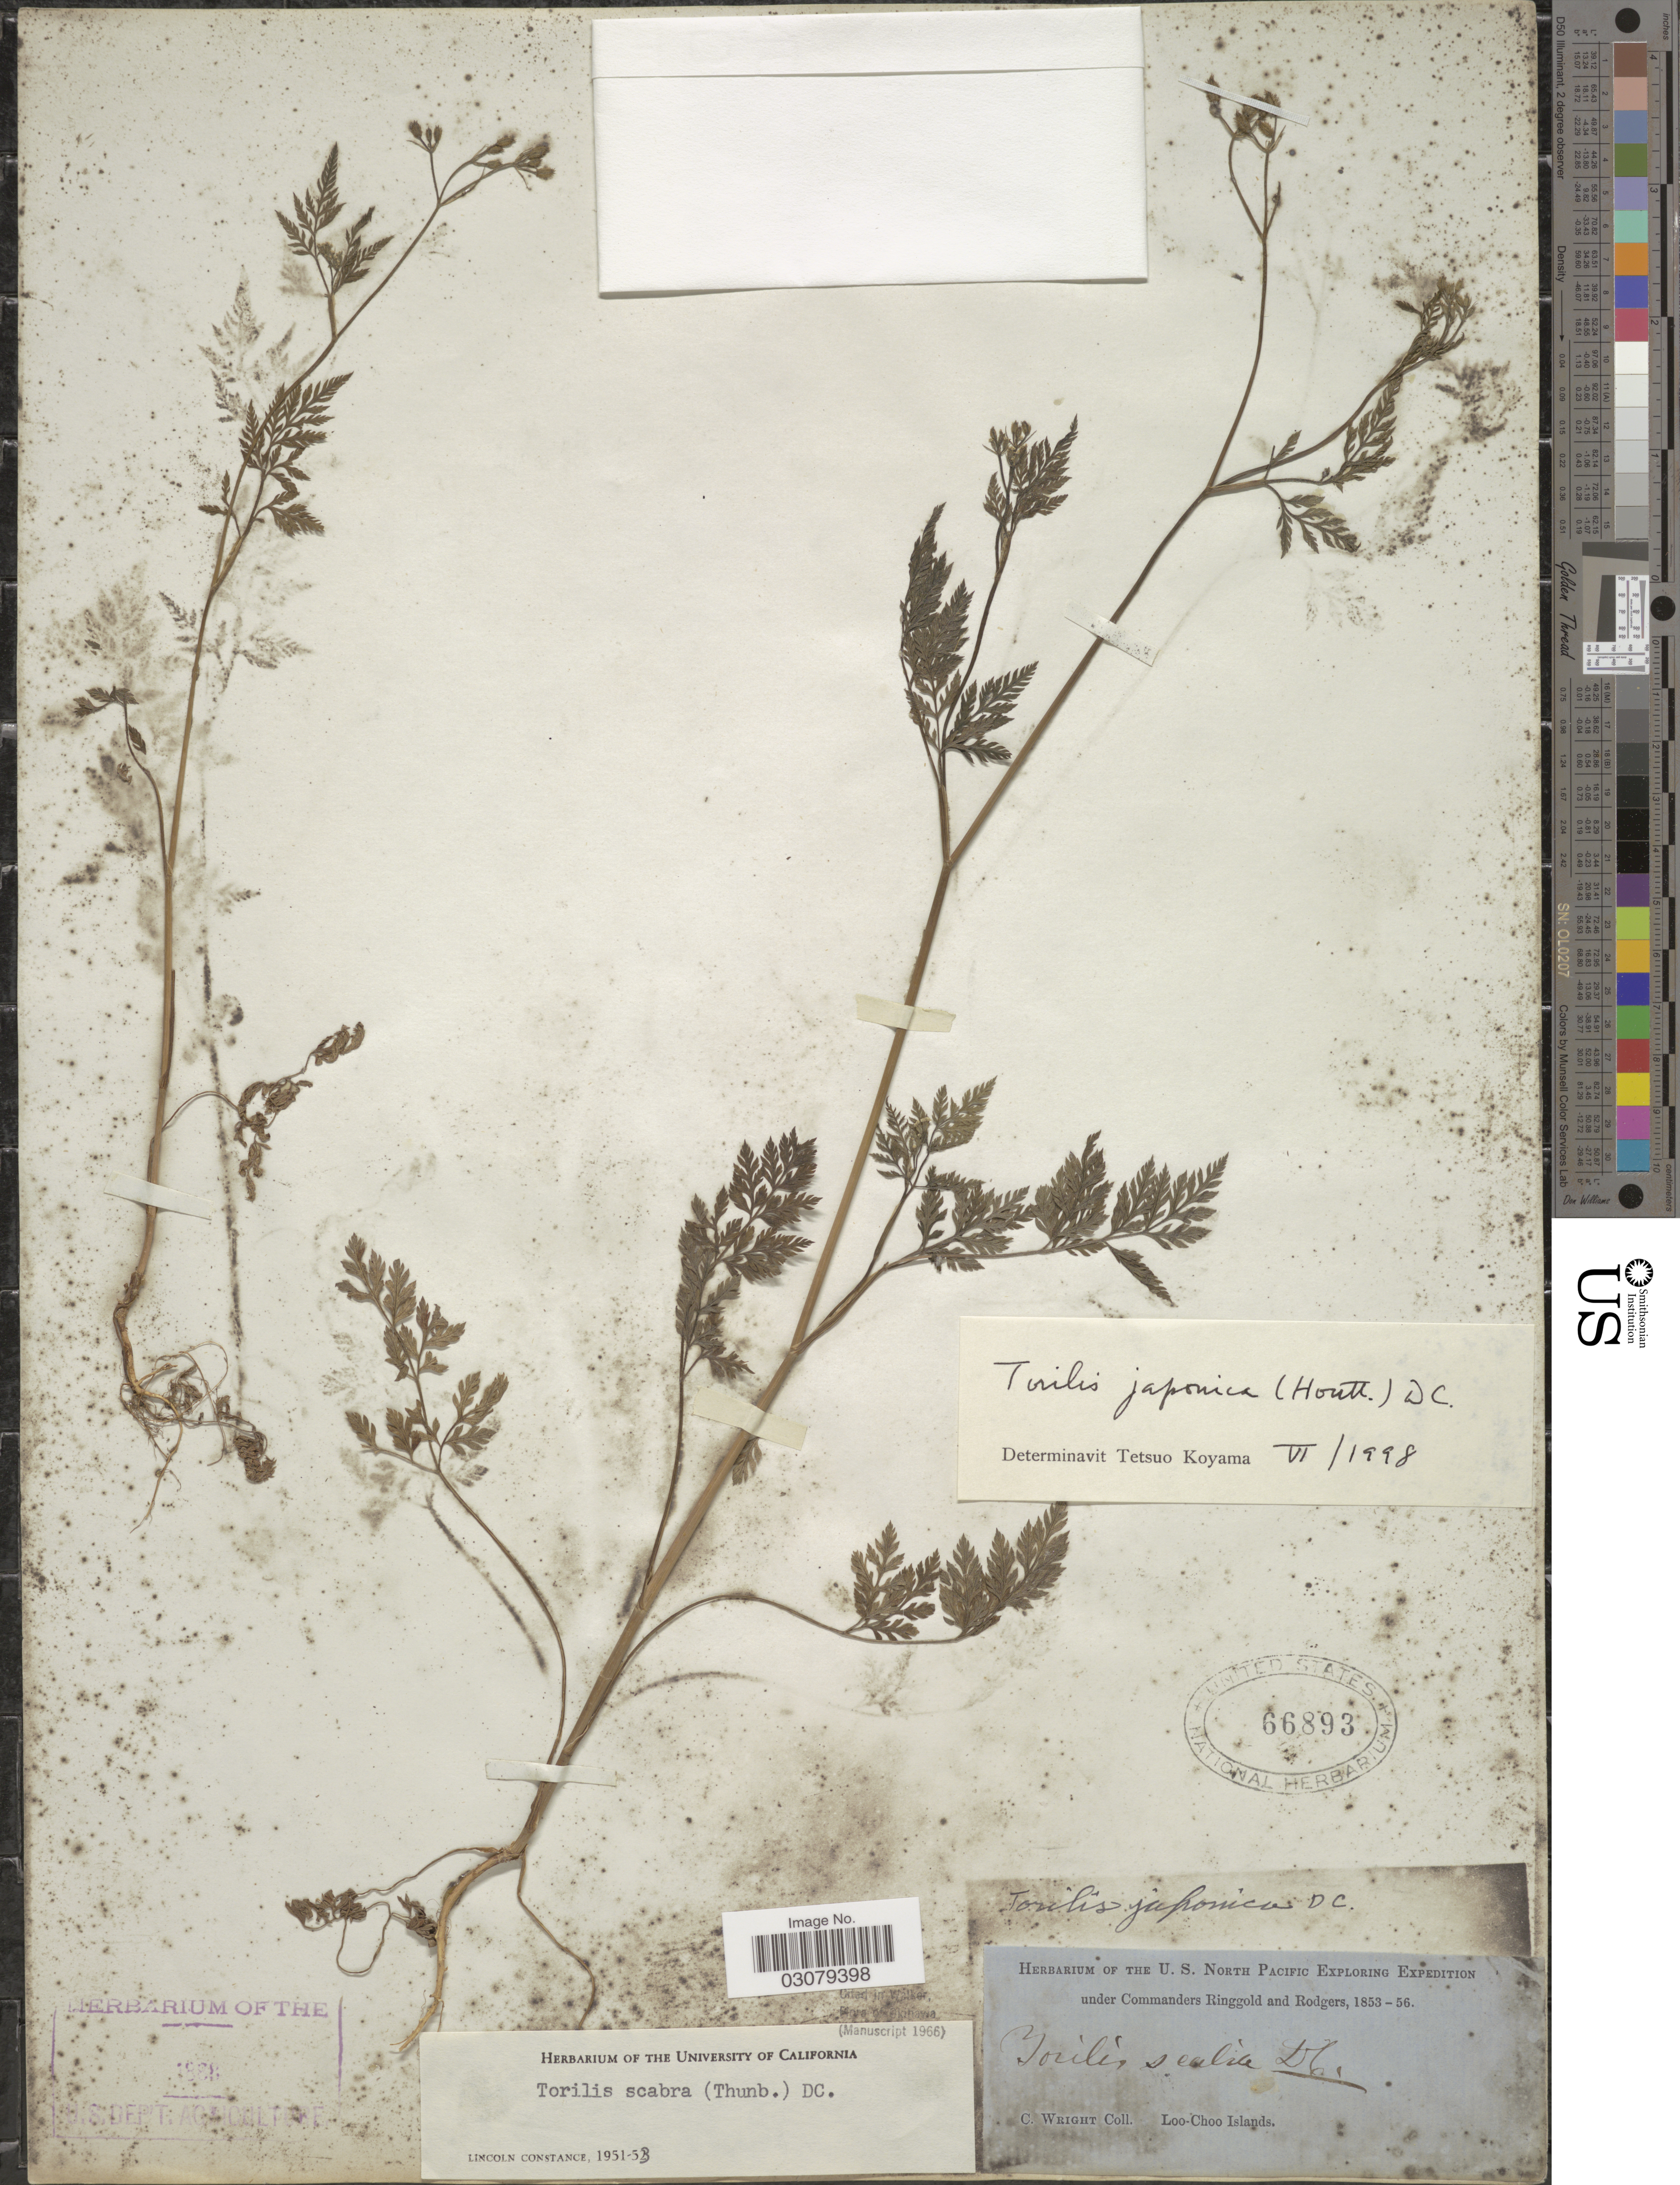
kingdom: Plantae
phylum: Tracheophyta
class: Magnoliopsida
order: Apiales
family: Apiaceae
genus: Torilis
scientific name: Torilis japonica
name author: (Houtt.) DC.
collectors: C. Wright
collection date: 1853/1856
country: Japan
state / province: Okinawa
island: Loo-Choo Is.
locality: Loo-Choo Islands.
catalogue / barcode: US 66893